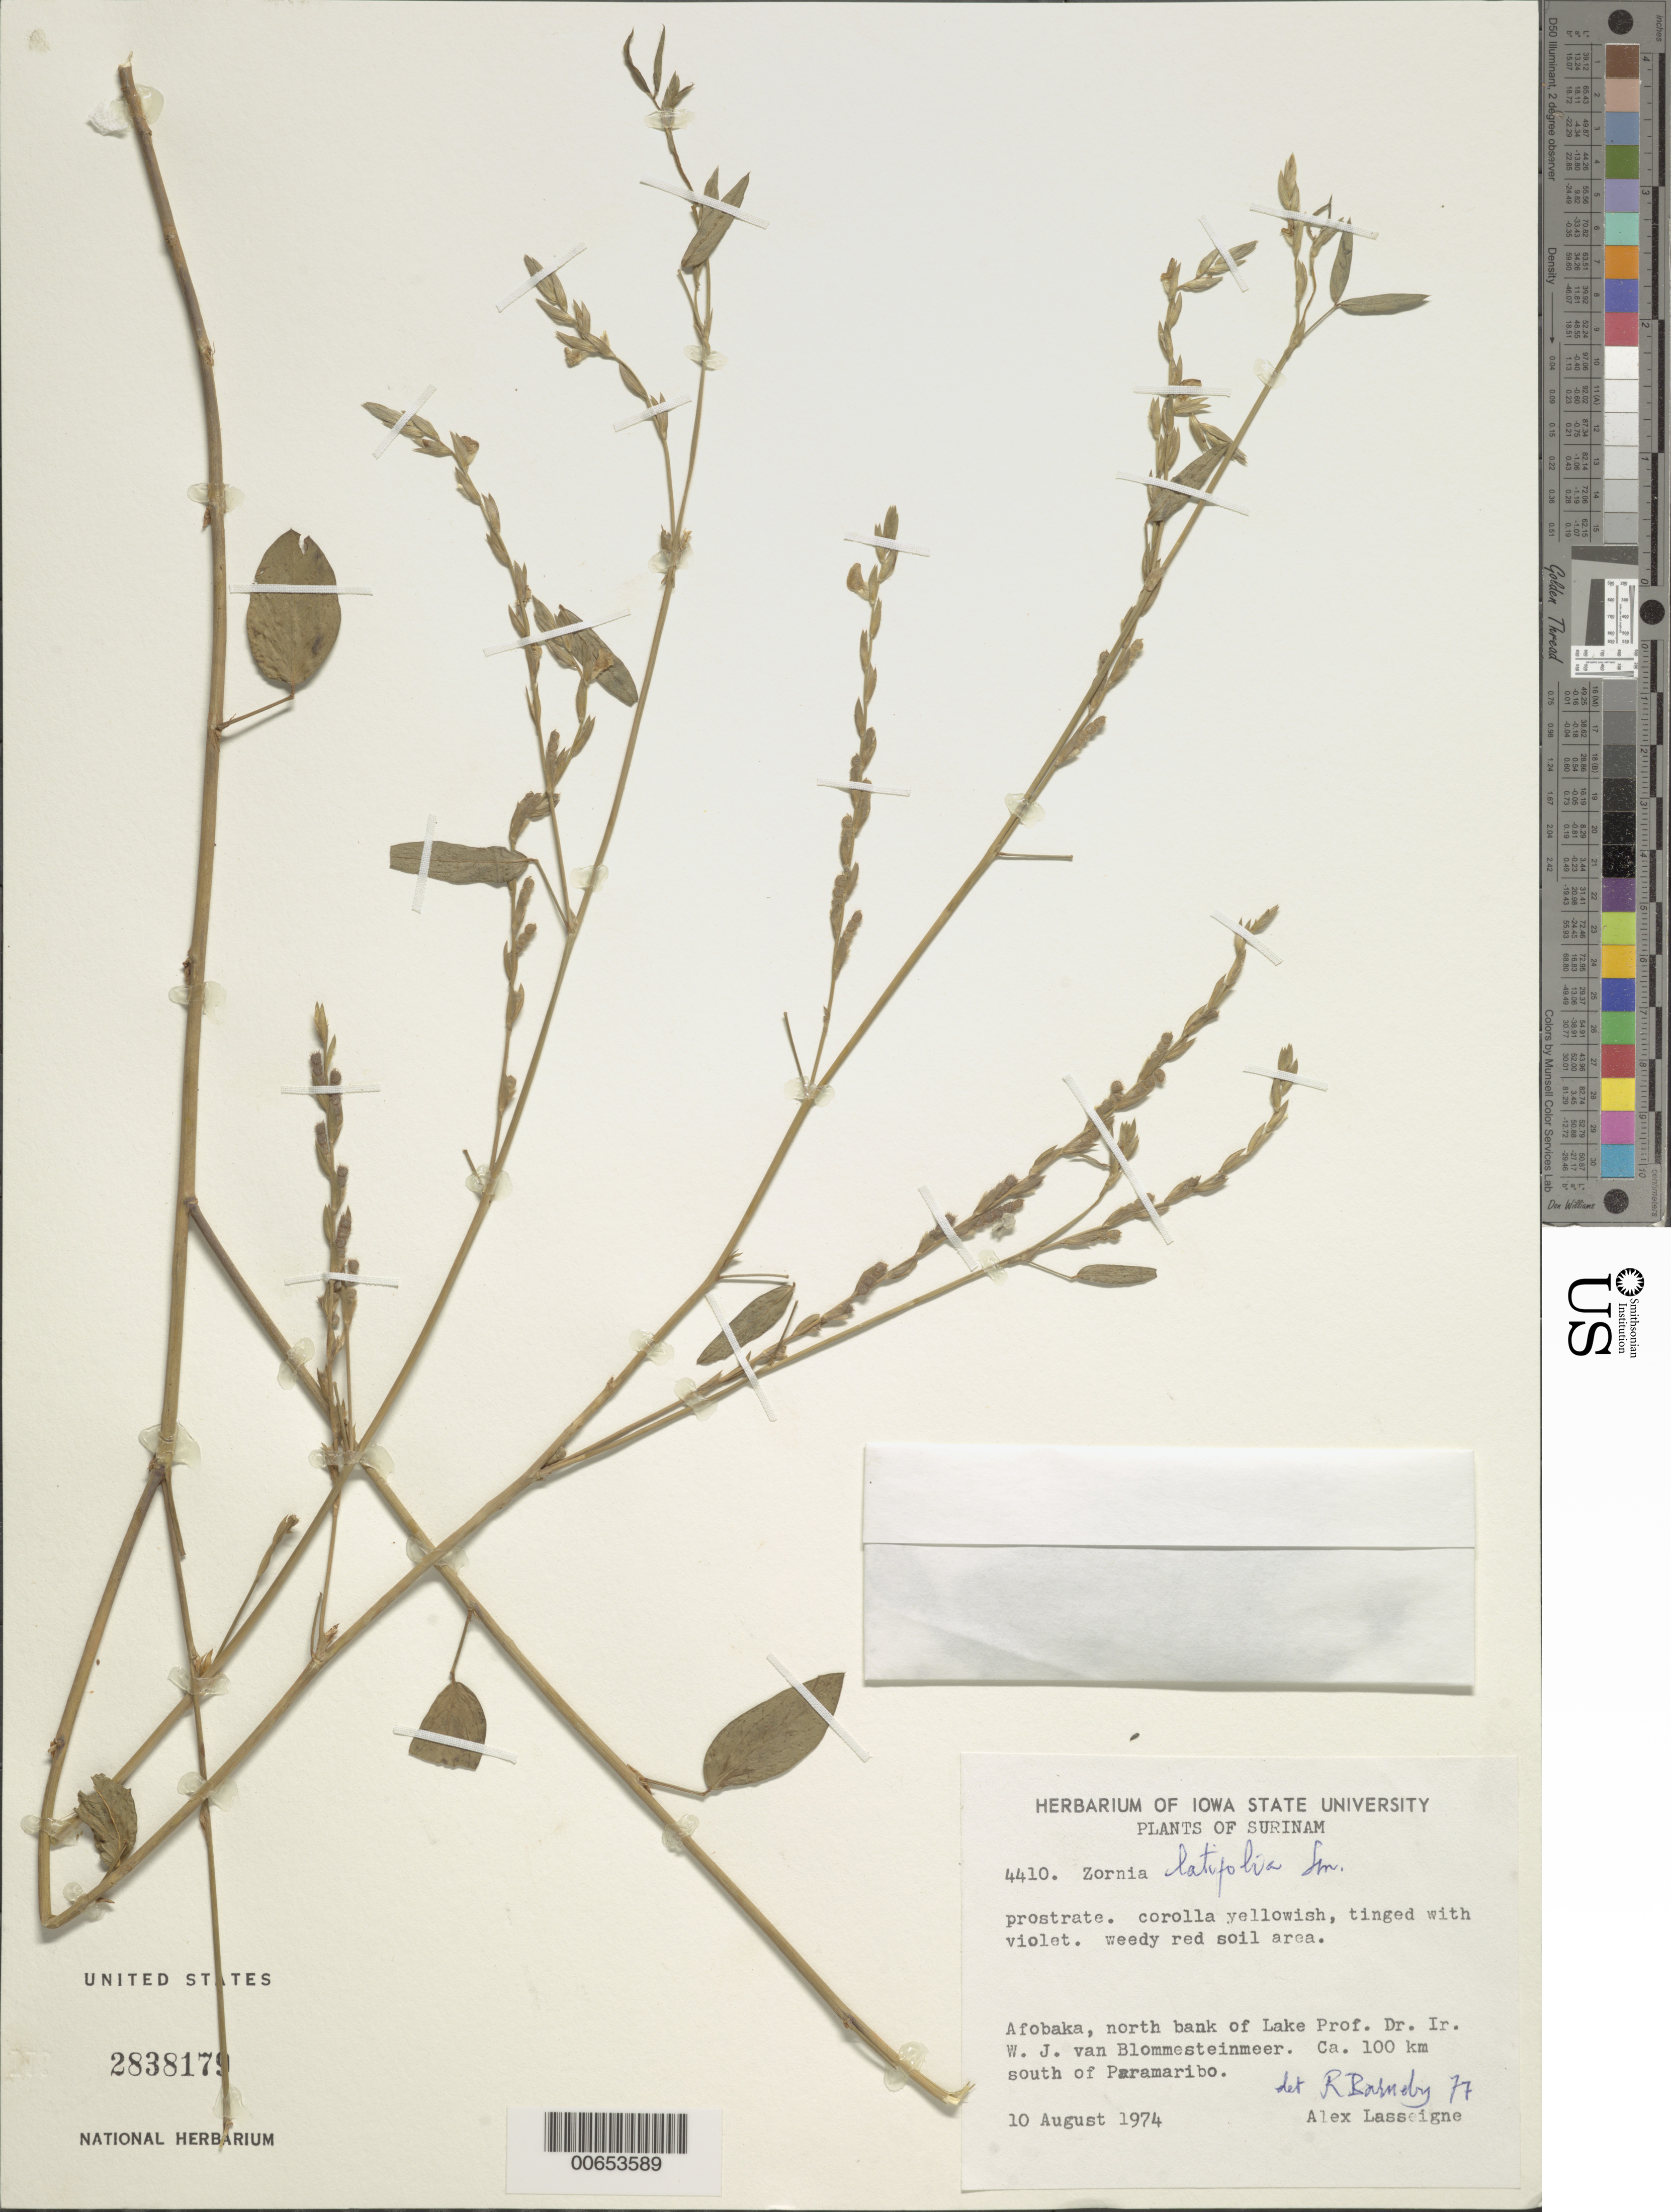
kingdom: Plantae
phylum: Tracheophyta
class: Magnoliopsida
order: Fabales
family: Fabaceae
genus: Zornia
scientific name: Zornia latifolia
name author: Sm.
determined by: Barneby, Rupert C., (NY)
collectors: A. Lasseigne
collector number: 4410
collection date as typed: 10-Aug-74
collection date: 1974-08-10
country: Suriname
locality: Afobaka, Lake Prof.Dr. Ir. W.J. van Blommesteinmeer, 100 km S of Paramaribo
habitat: Red soil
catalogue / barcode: US 2838179